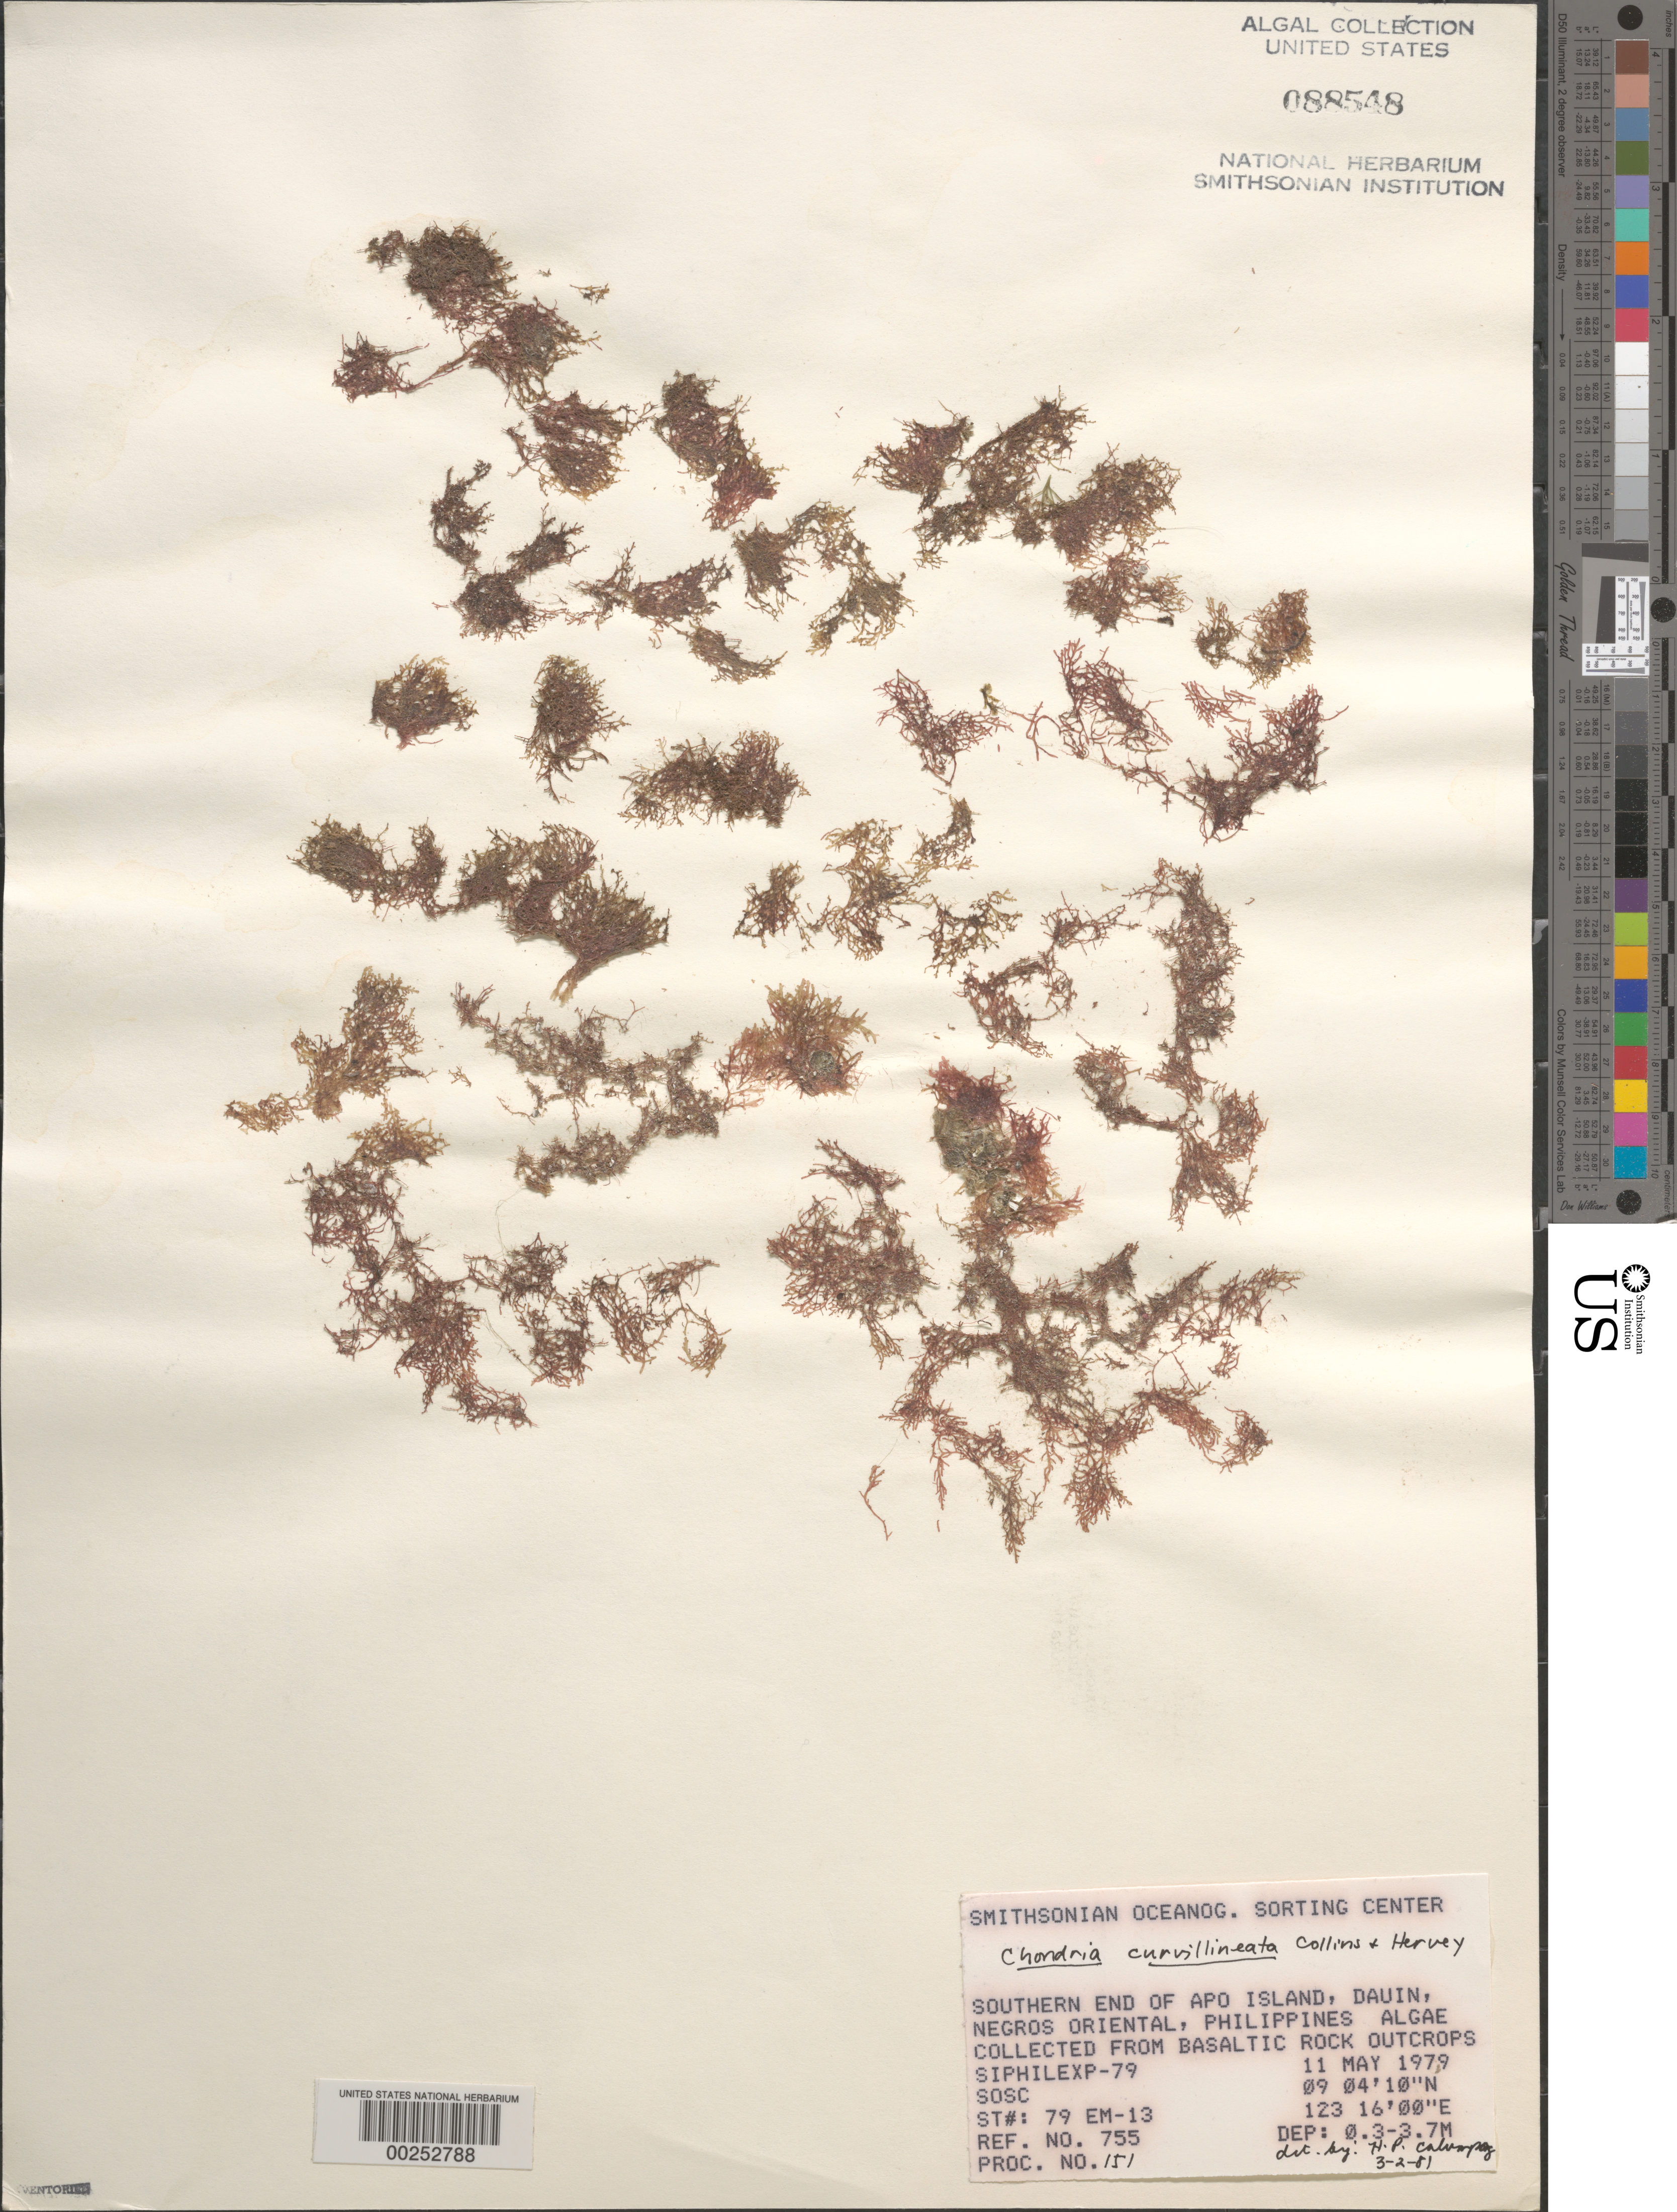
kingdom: Plantae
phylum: Rhodophyta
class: Florideophyceae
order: Ceramiales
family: Rhodomelaceae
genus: Chondria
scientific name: Chondria curvilineata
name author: Collins & Herv.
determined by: Calumpong, H. P.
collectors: SOSC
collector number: Station 79 Em-13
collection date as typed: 11 May 1979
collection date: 1979-05-11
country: Philippines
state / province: Central Visayas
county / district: Negros Oriental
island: Negros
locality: Apo Island, Dauin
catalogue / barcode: US 88548